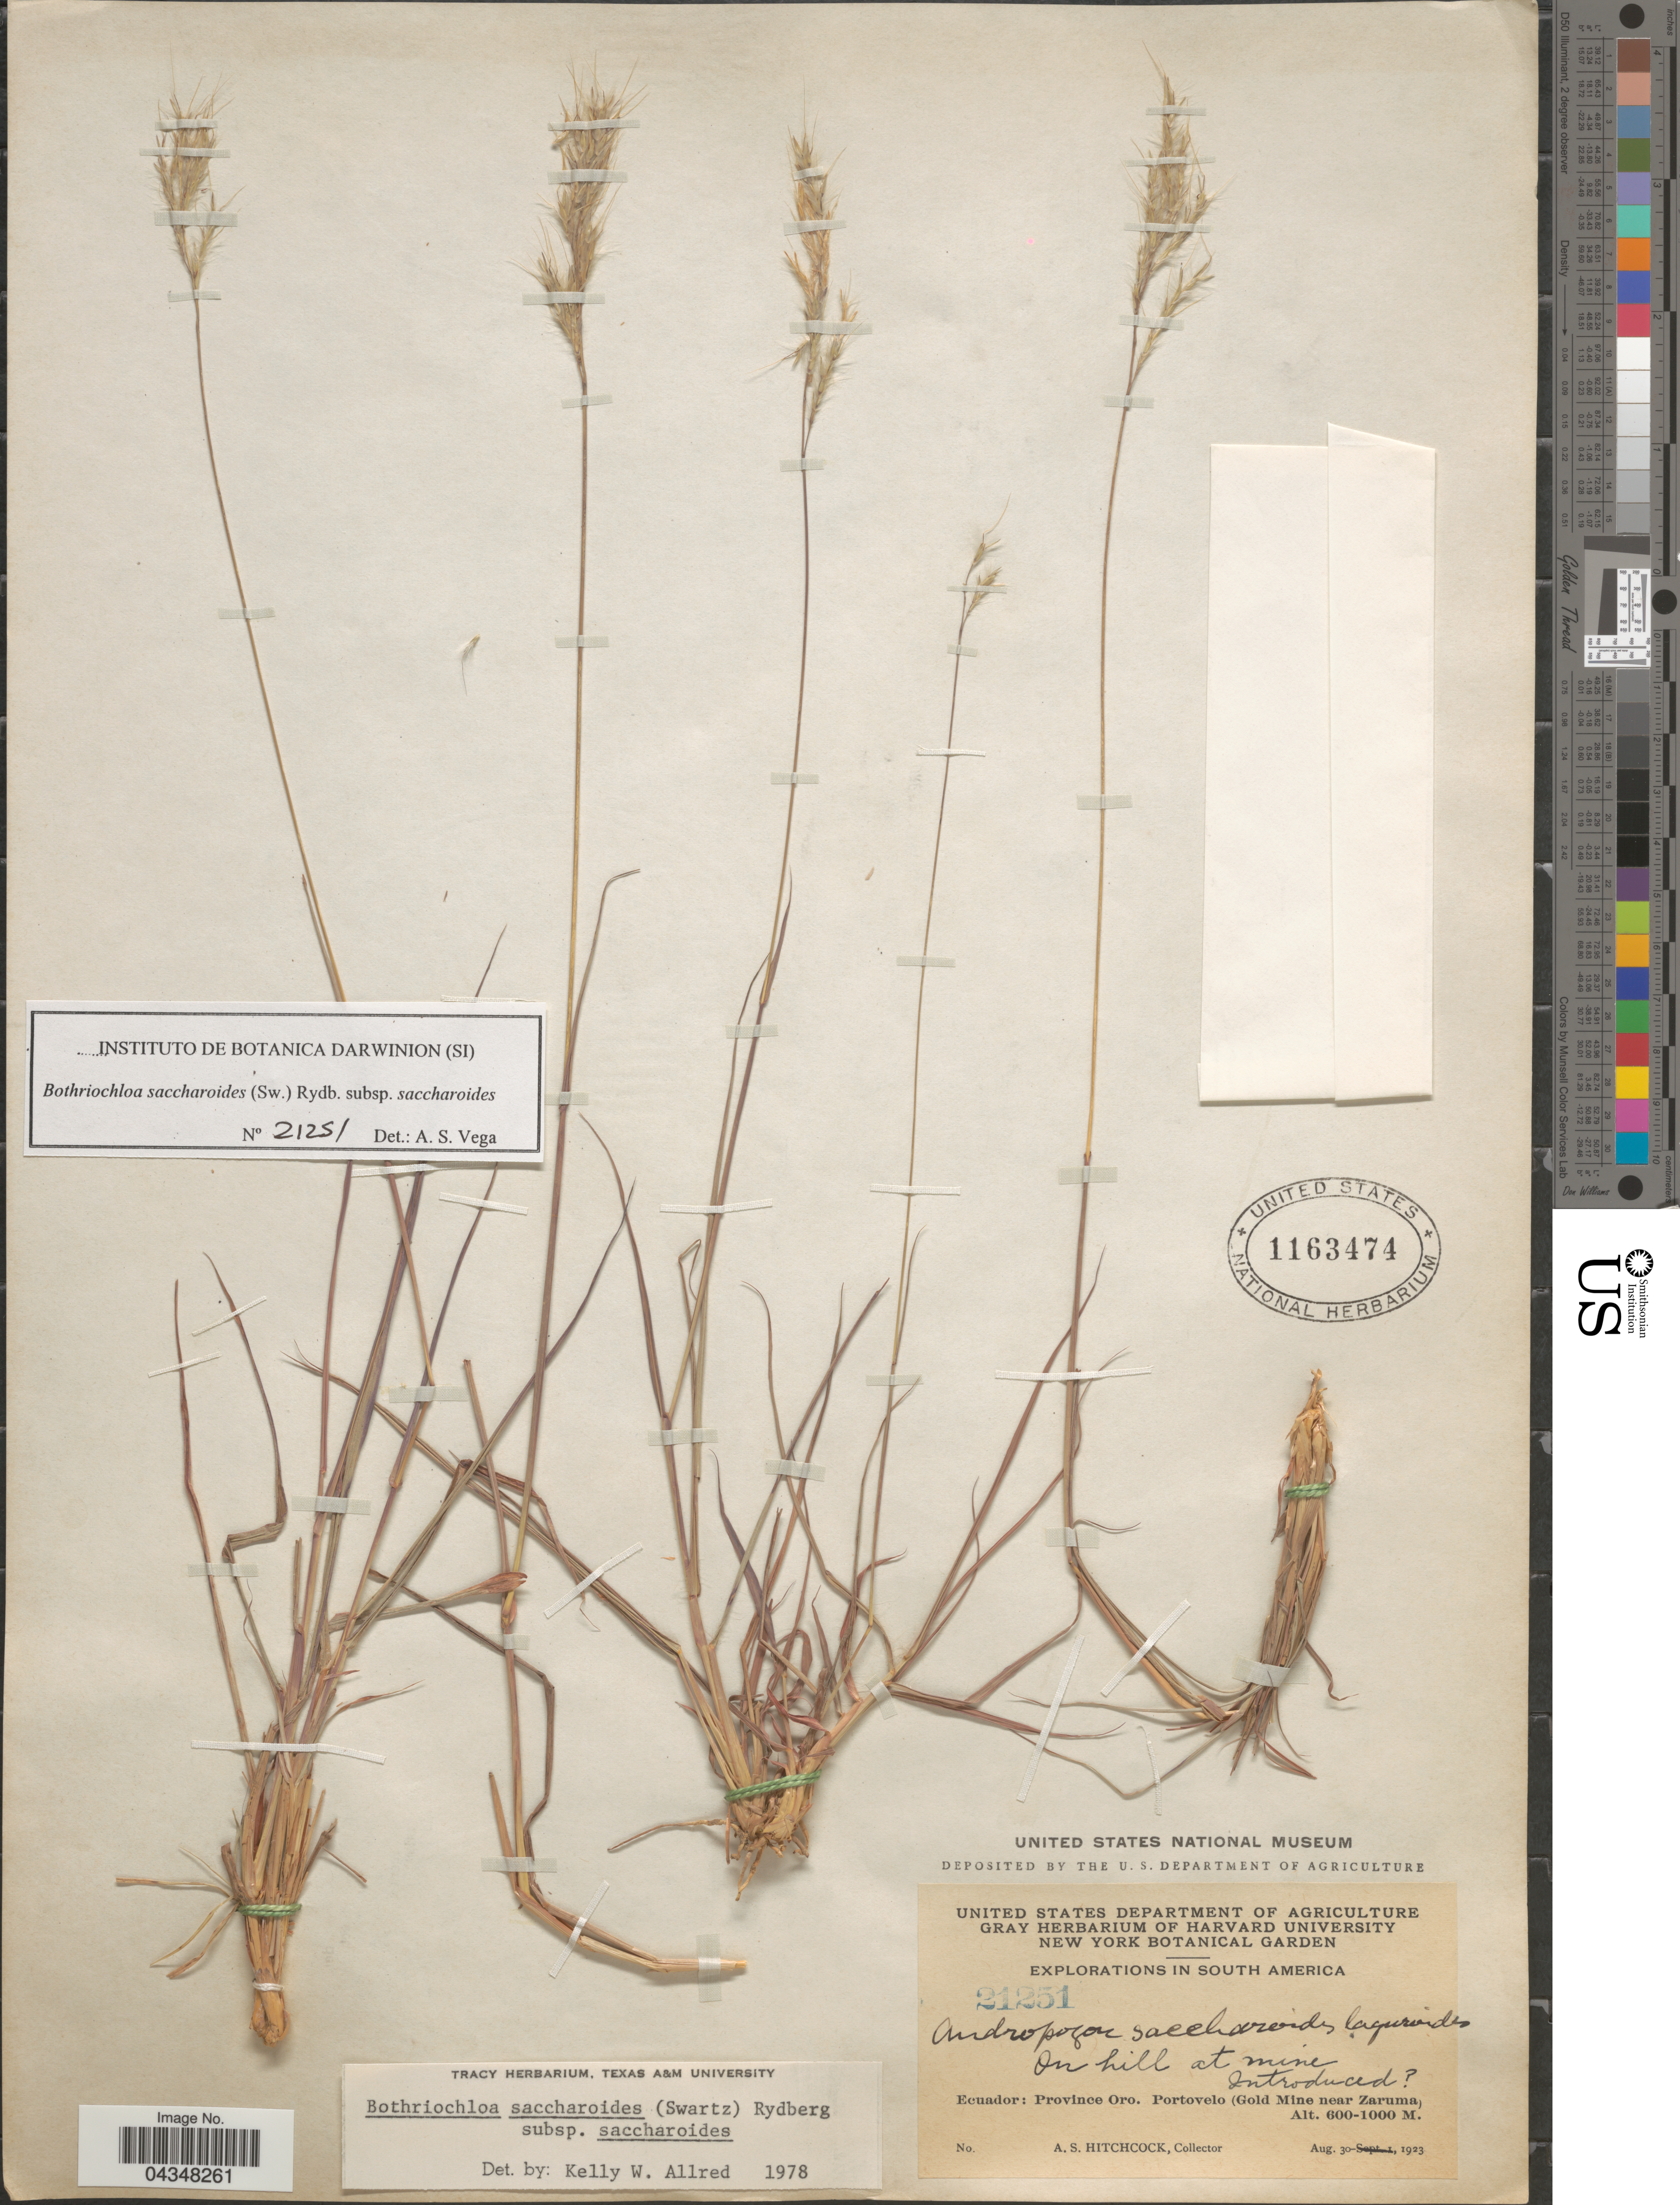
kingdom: Plantae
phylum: Tracheophyta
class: Liliopsida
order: Poales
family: Poaceae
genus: Bothriochloa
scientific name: Bothriochloa laguroides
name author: (DC.) Herter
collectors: A. S. Hitchcock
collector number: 21251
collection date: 1923-08-30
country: Ecuador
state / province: El Oro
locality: Explorations in South America. On hill at mine. Portovelo (Gold Mine near Zaruma).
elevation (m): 600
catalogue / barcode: US 1163474